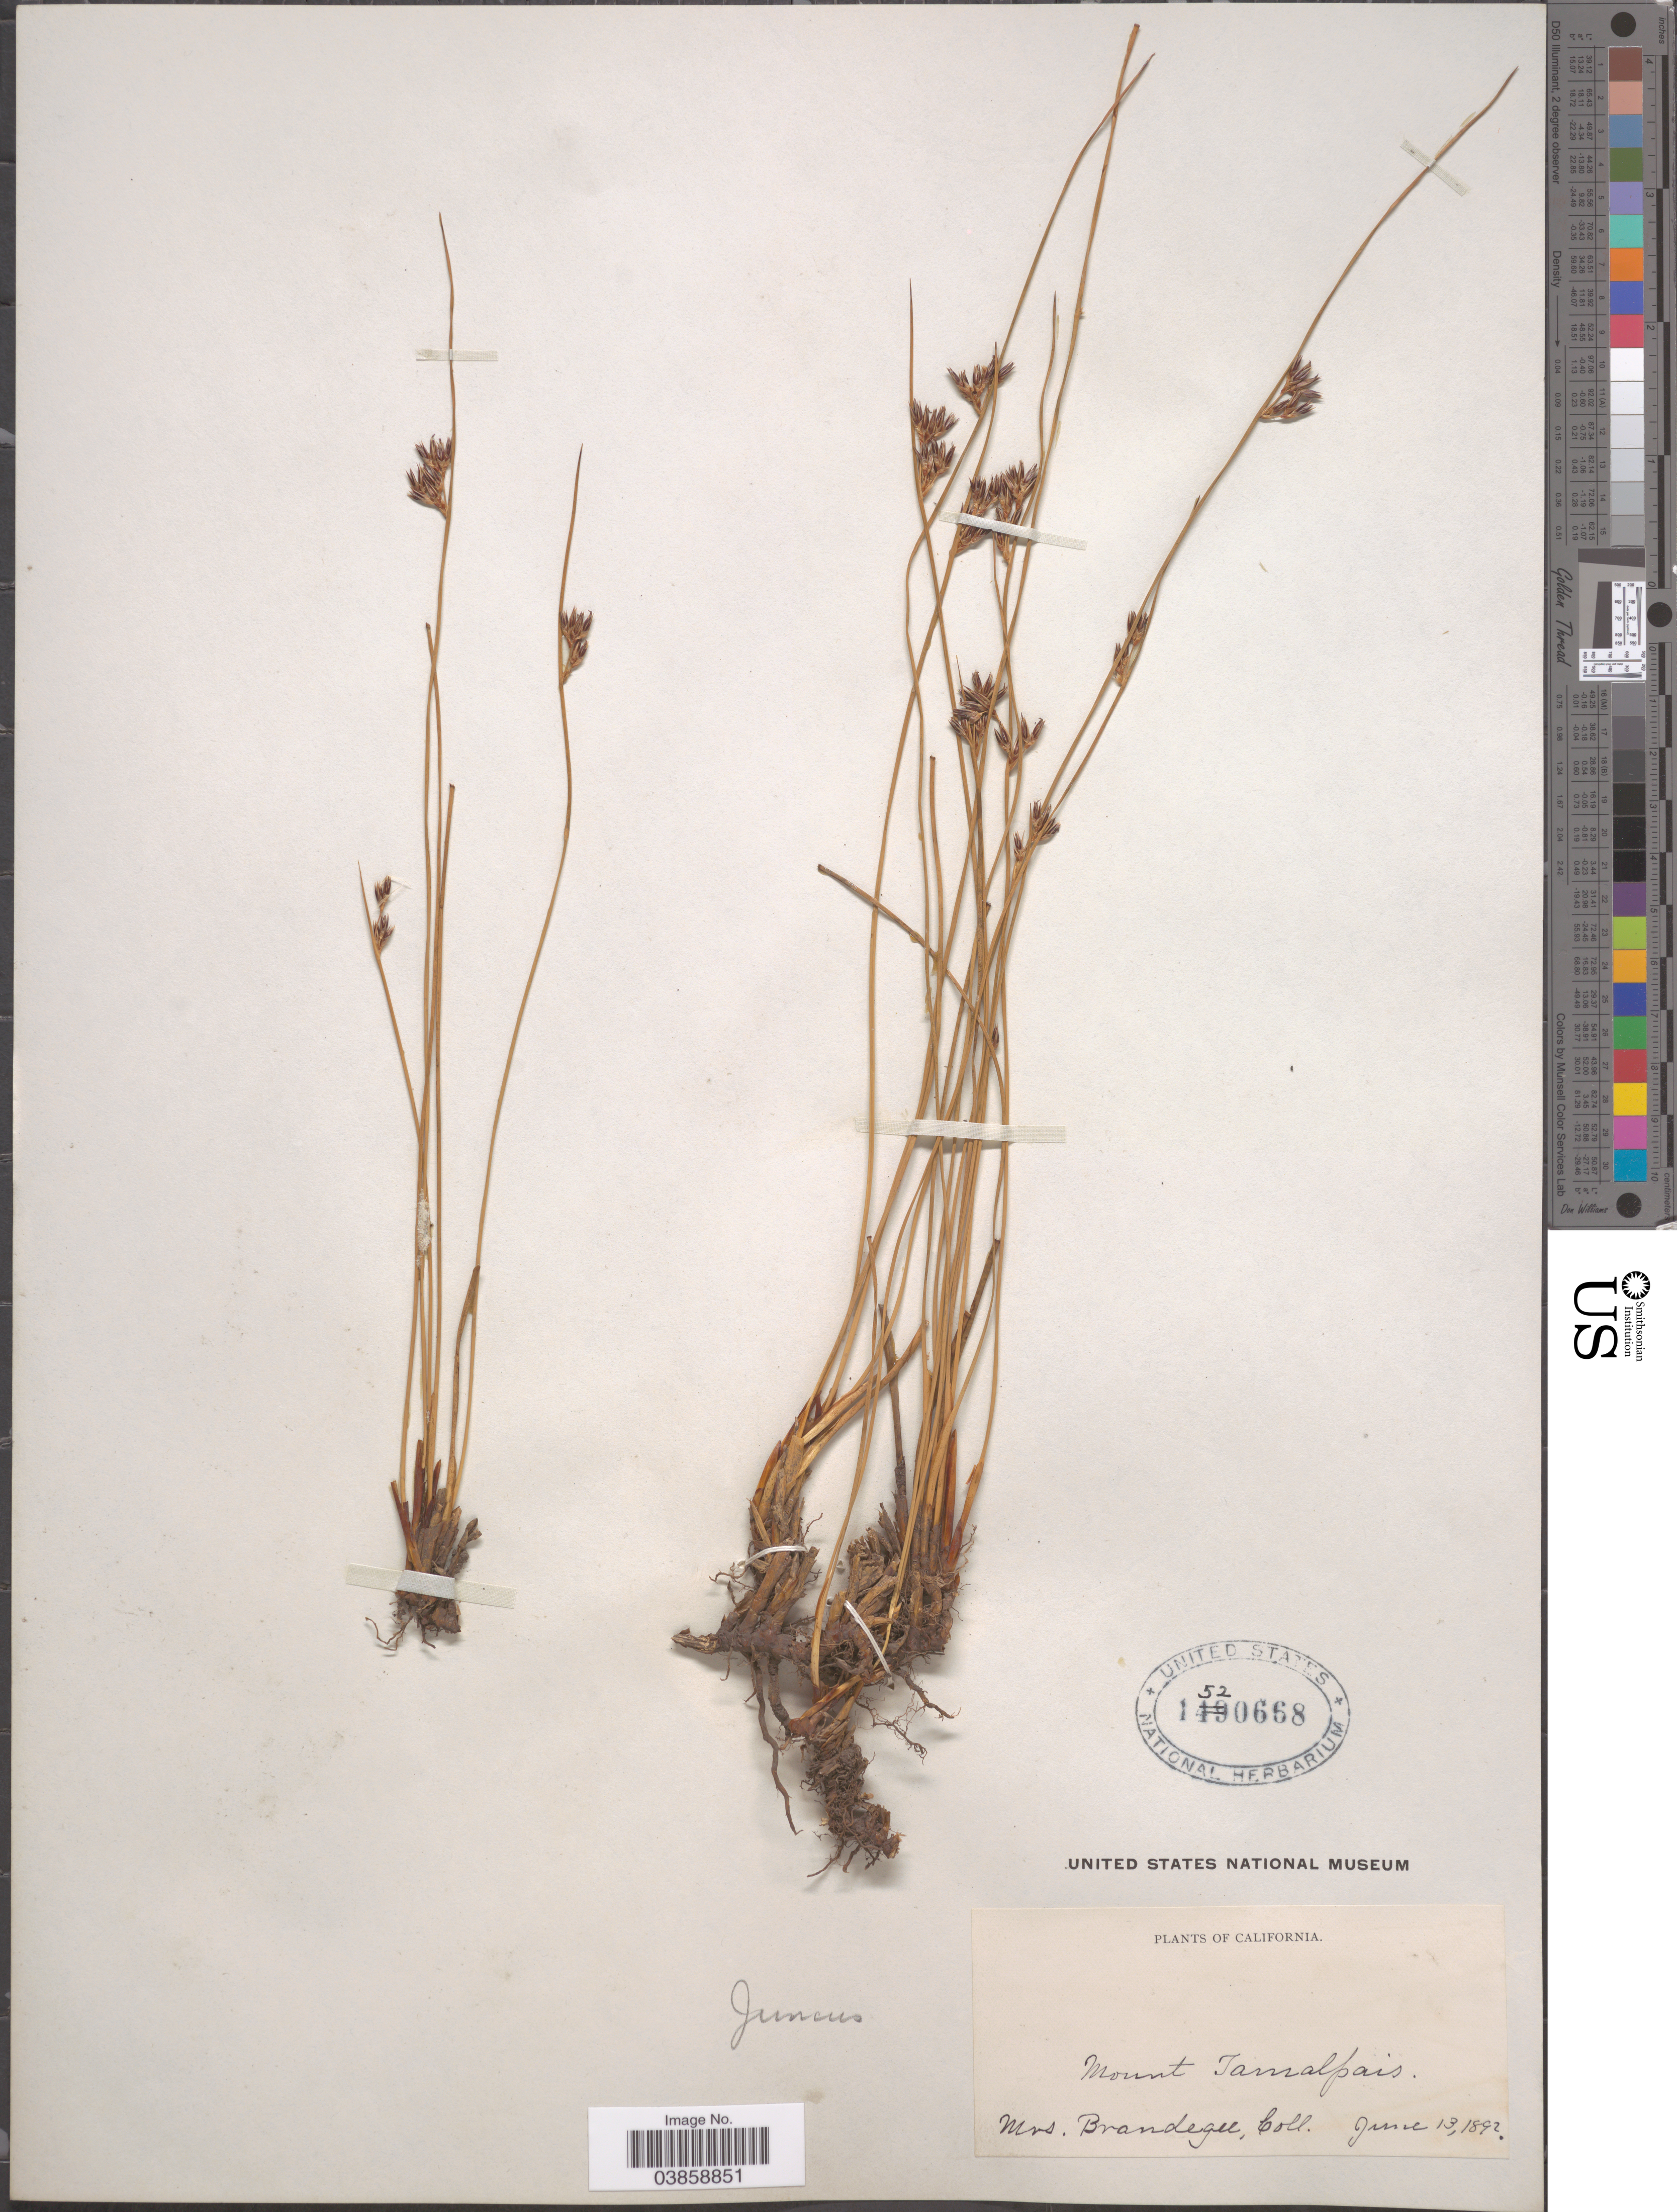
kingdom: Plantae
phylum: Tracheophyta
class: Liliopsida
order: Poales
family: Juncaceae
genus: Juncus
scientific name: Juncus sp.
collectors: M. K. Brandegee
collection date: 1892-06-13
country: United States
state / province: California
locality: Mount Tamalpais.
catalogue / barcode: US 1520668